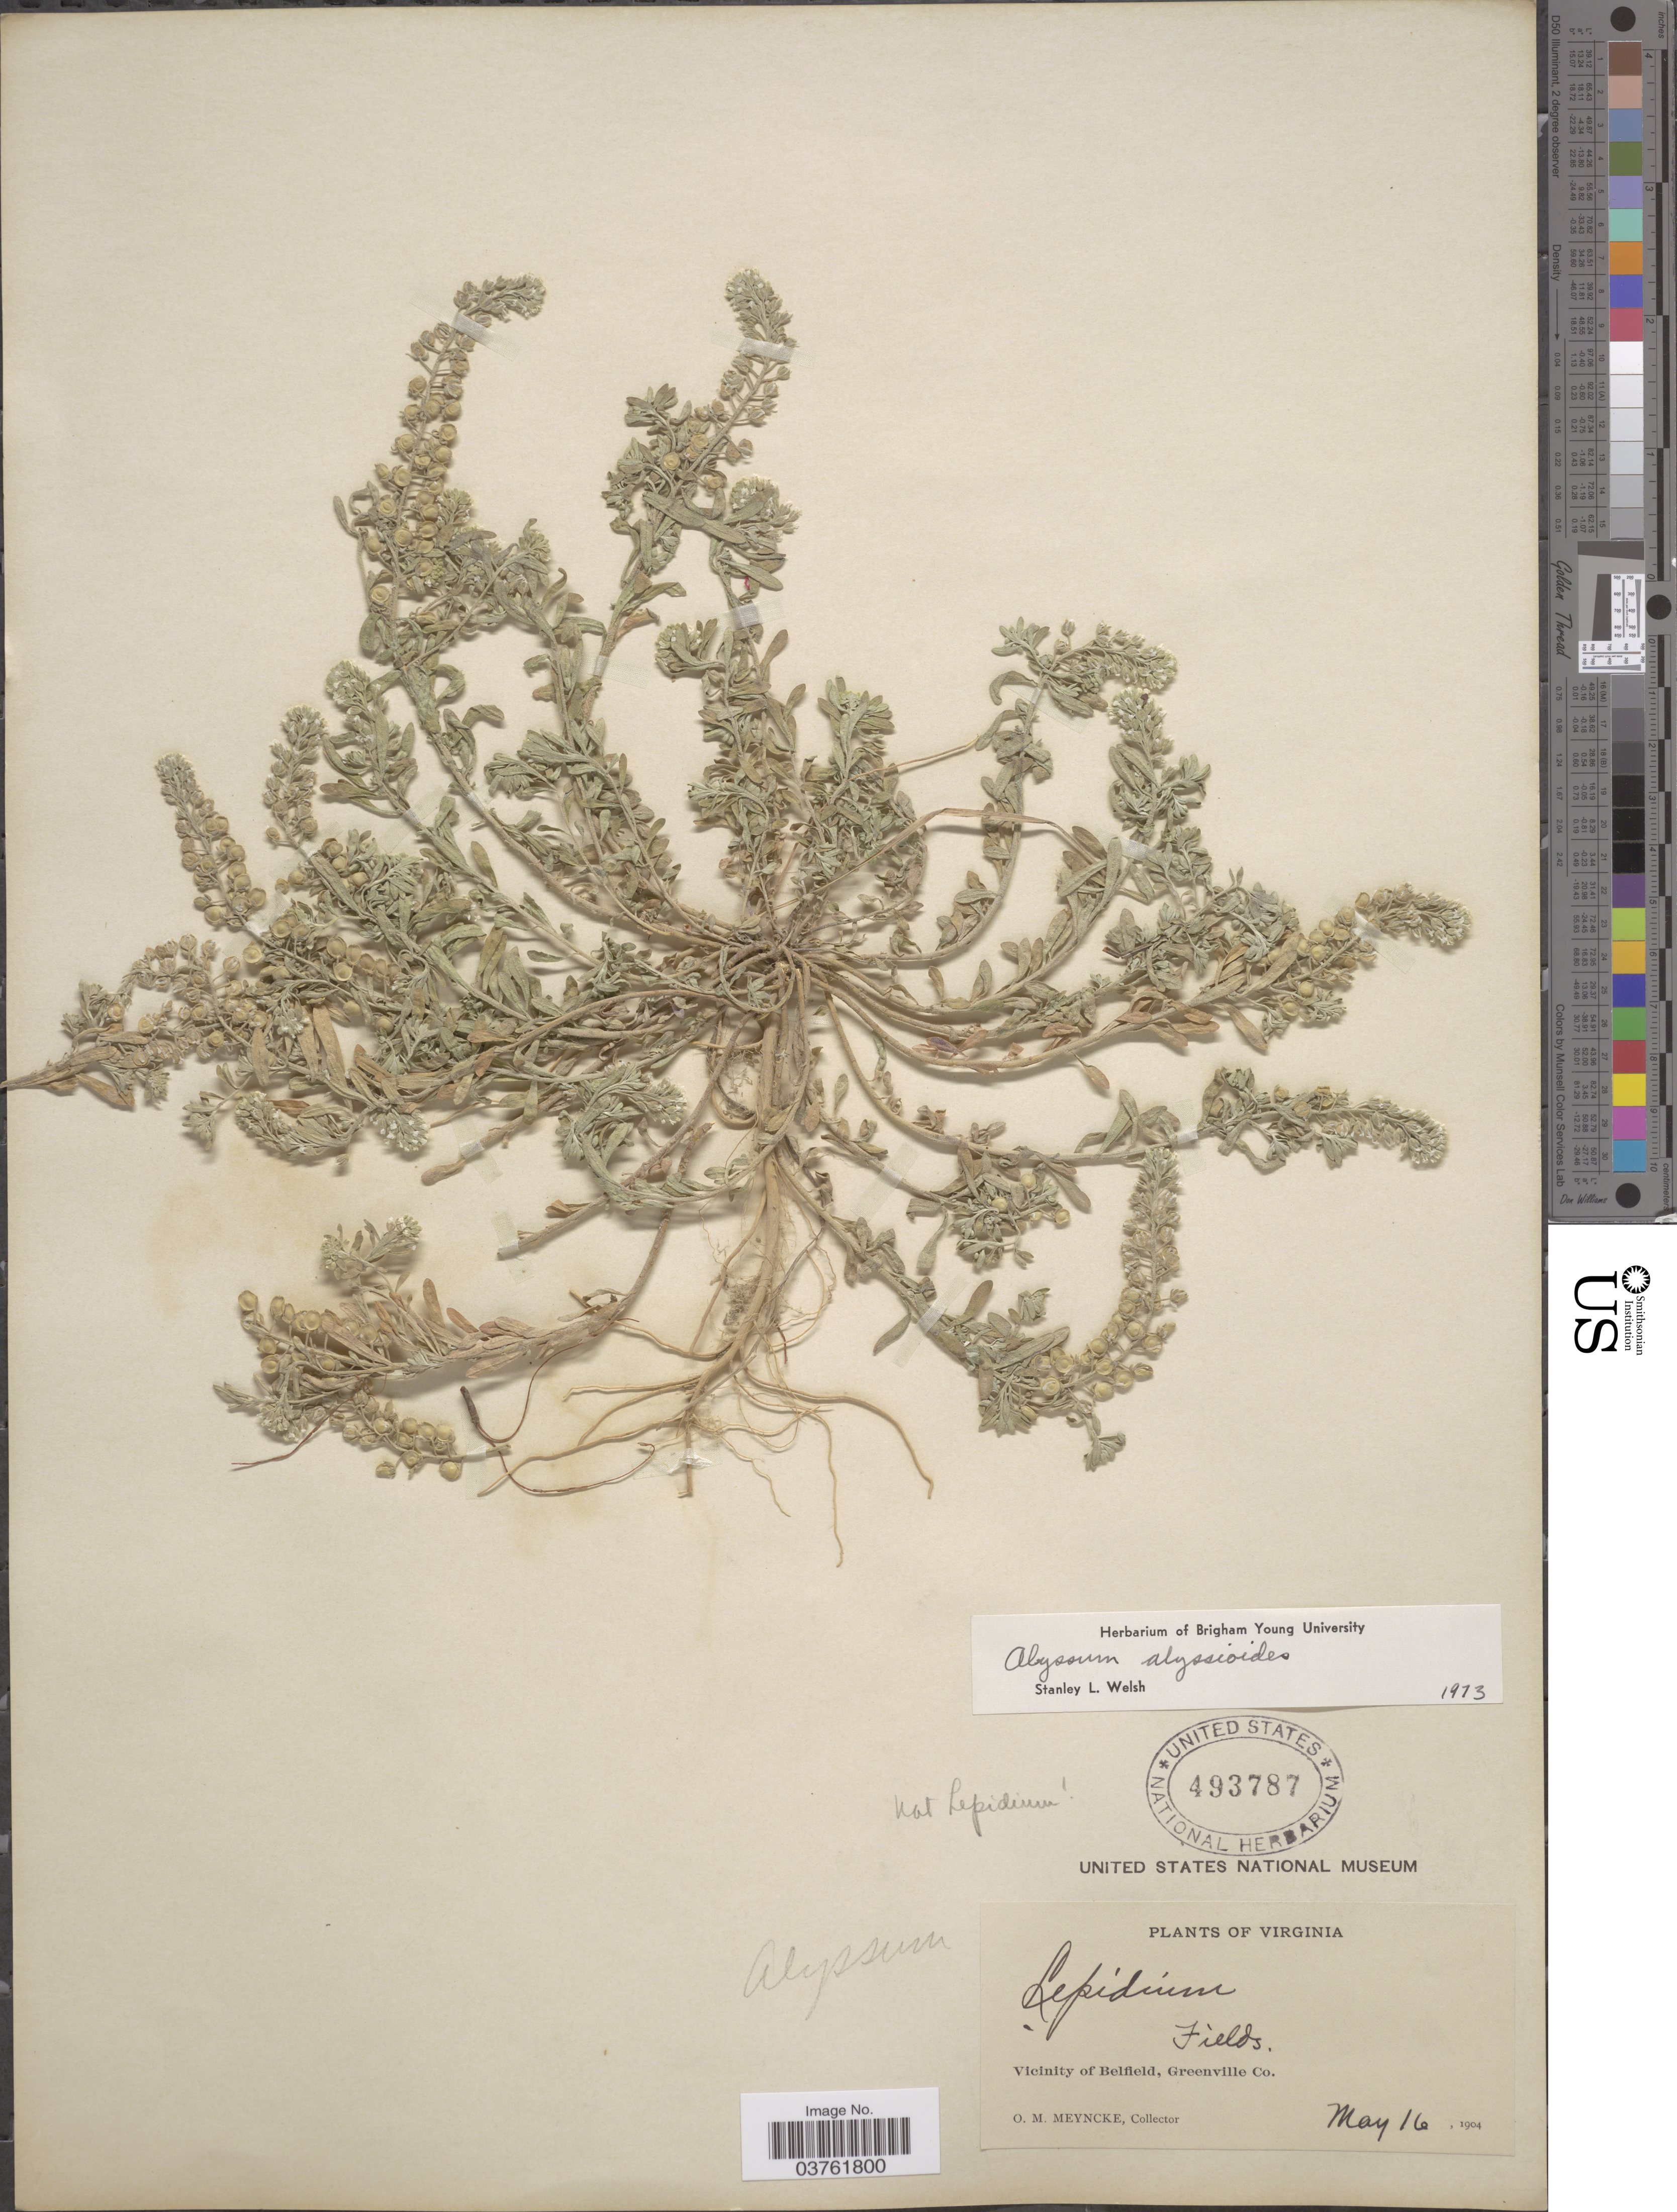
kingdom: Plantae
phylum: Tracheophyta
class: Magnoliopsida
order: Brassicales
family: Brassicaceae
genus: Alyssum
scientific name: Alyssum alyssoides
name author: (L.) L.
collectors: O. Meyncke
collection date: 1904-05-16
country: United States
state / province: Virginia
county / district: Greensville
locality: Vicinity of Belfield, Greenville Co.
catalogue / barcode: US 493787